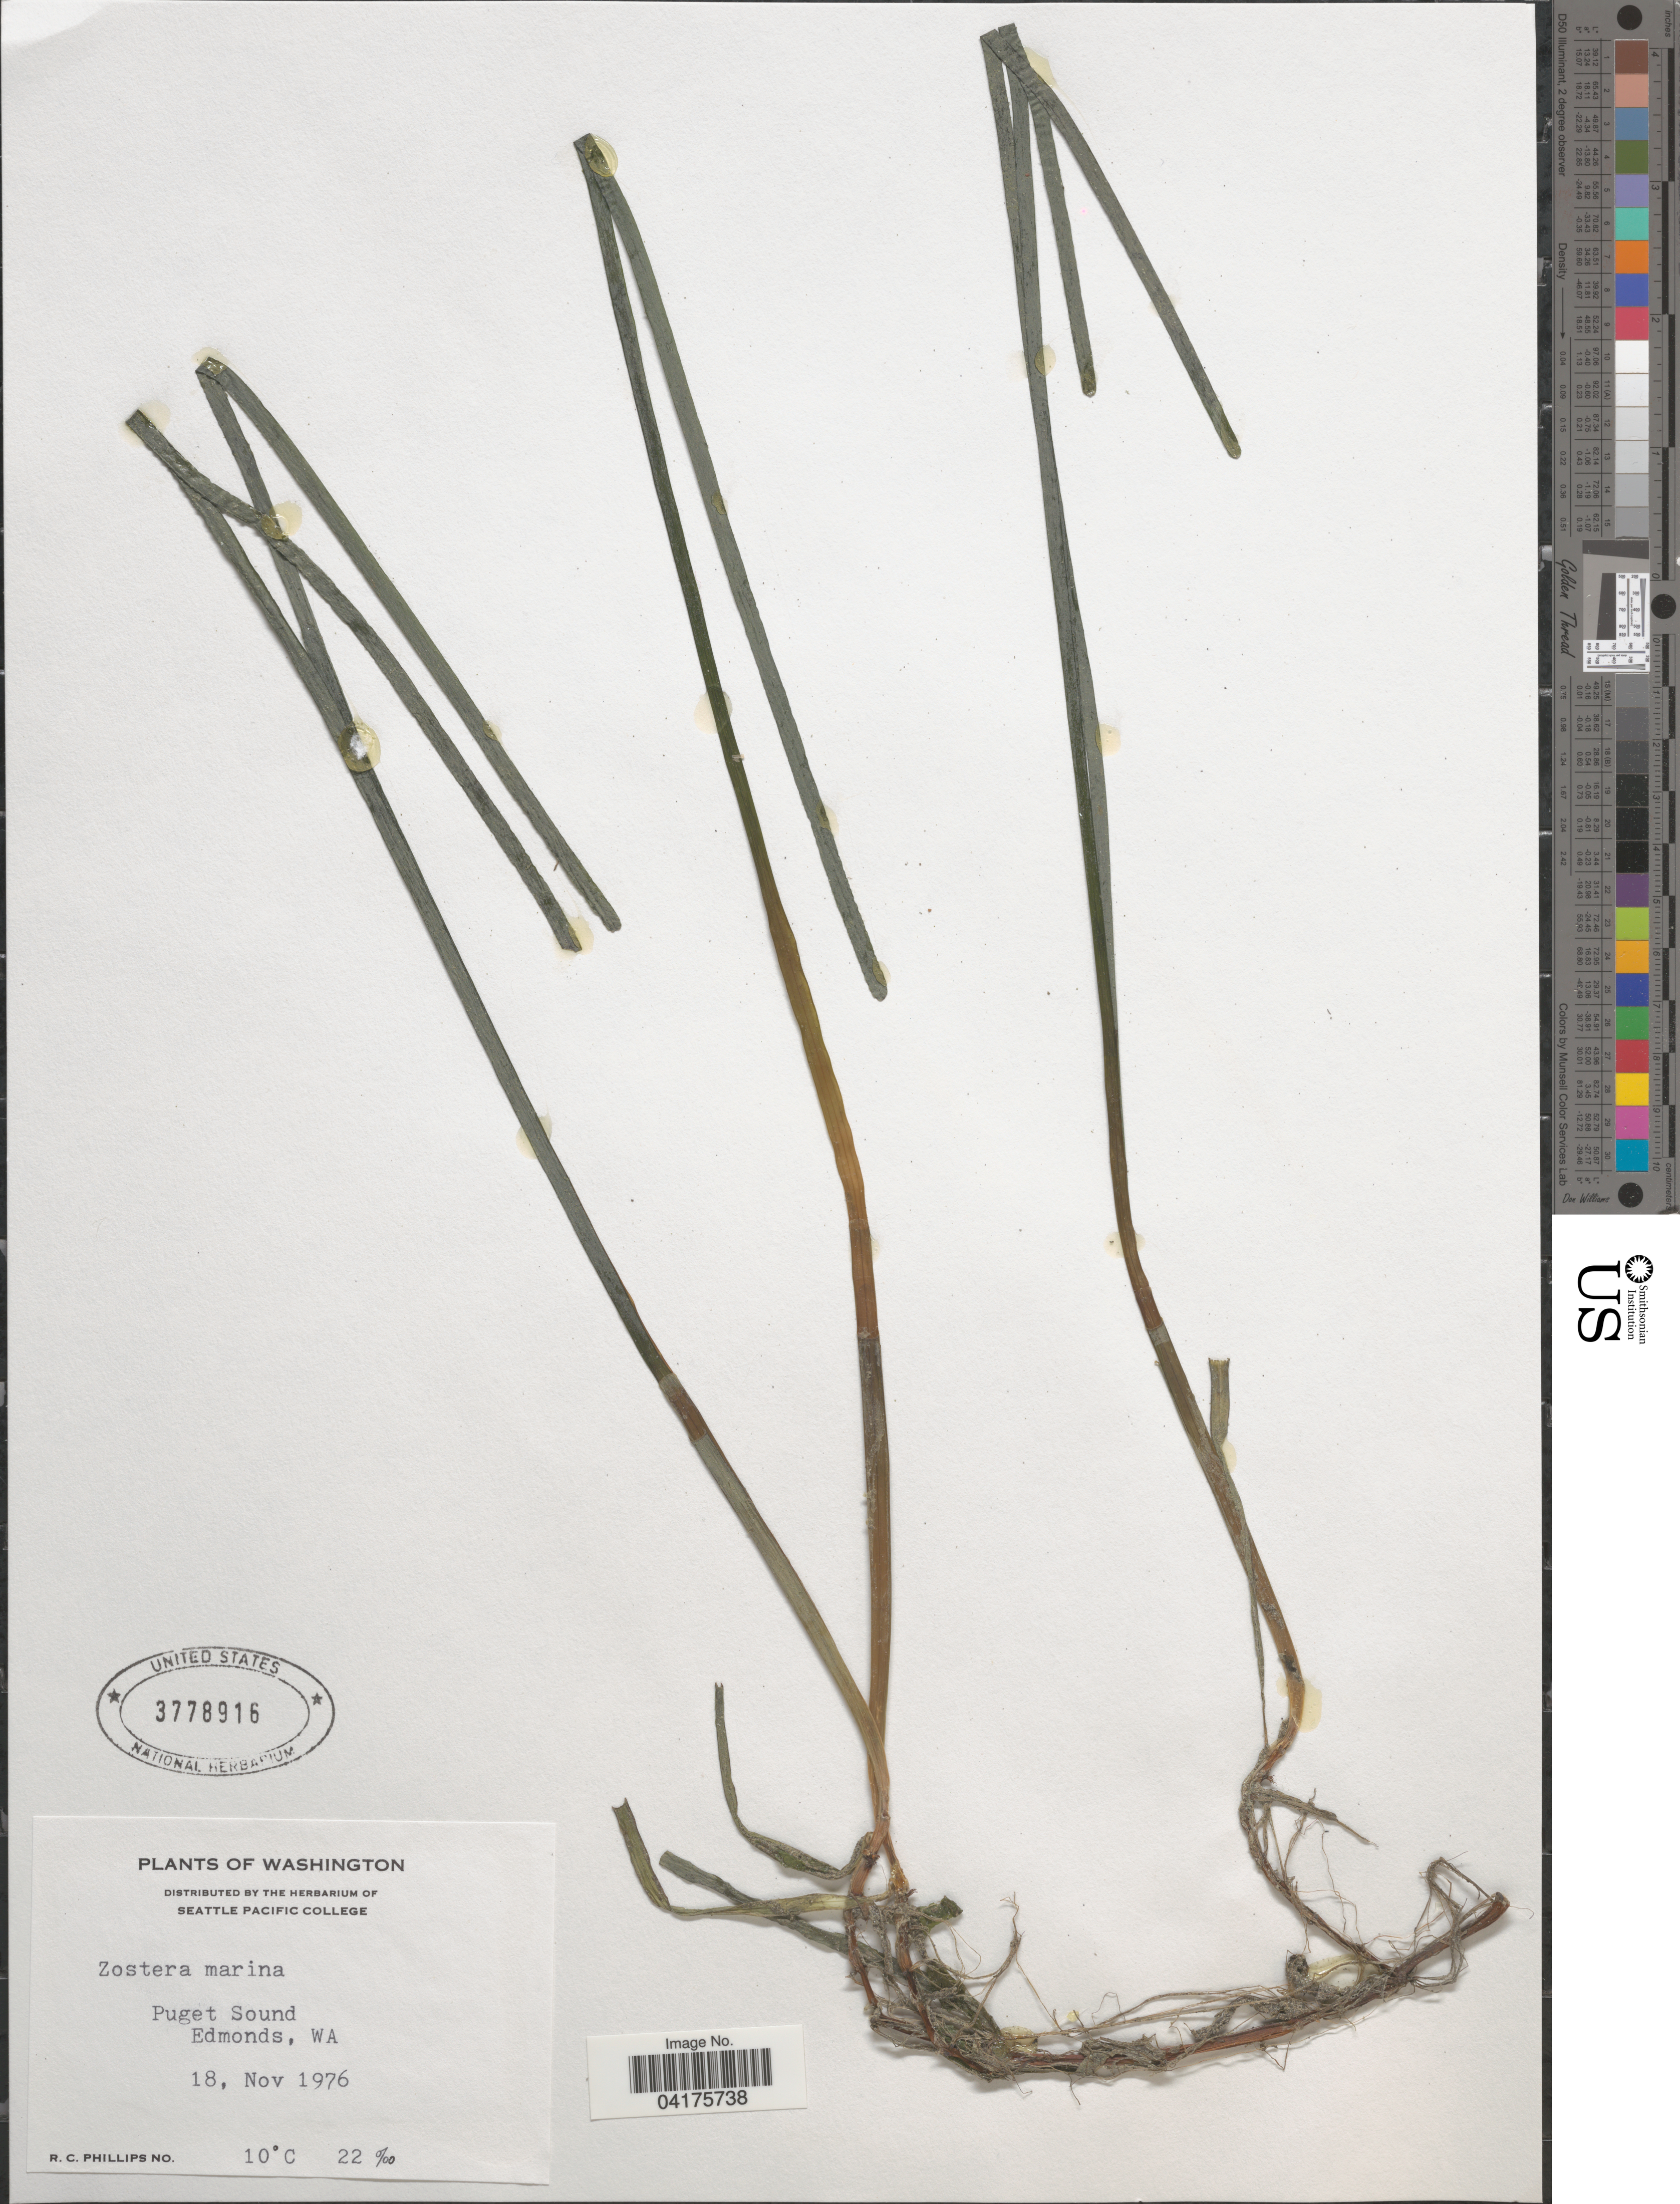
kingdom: Plantae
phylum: Tracheophyta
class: Liliopsida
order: Alismatales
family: Zosteraceae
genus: Zostera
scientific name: Zostera marina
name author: L.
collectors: R. C. Phillips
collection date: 1976-11-18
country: United States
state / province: Washington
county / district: King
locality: Puget Sound, Edmonds.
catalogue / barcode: US 3778916